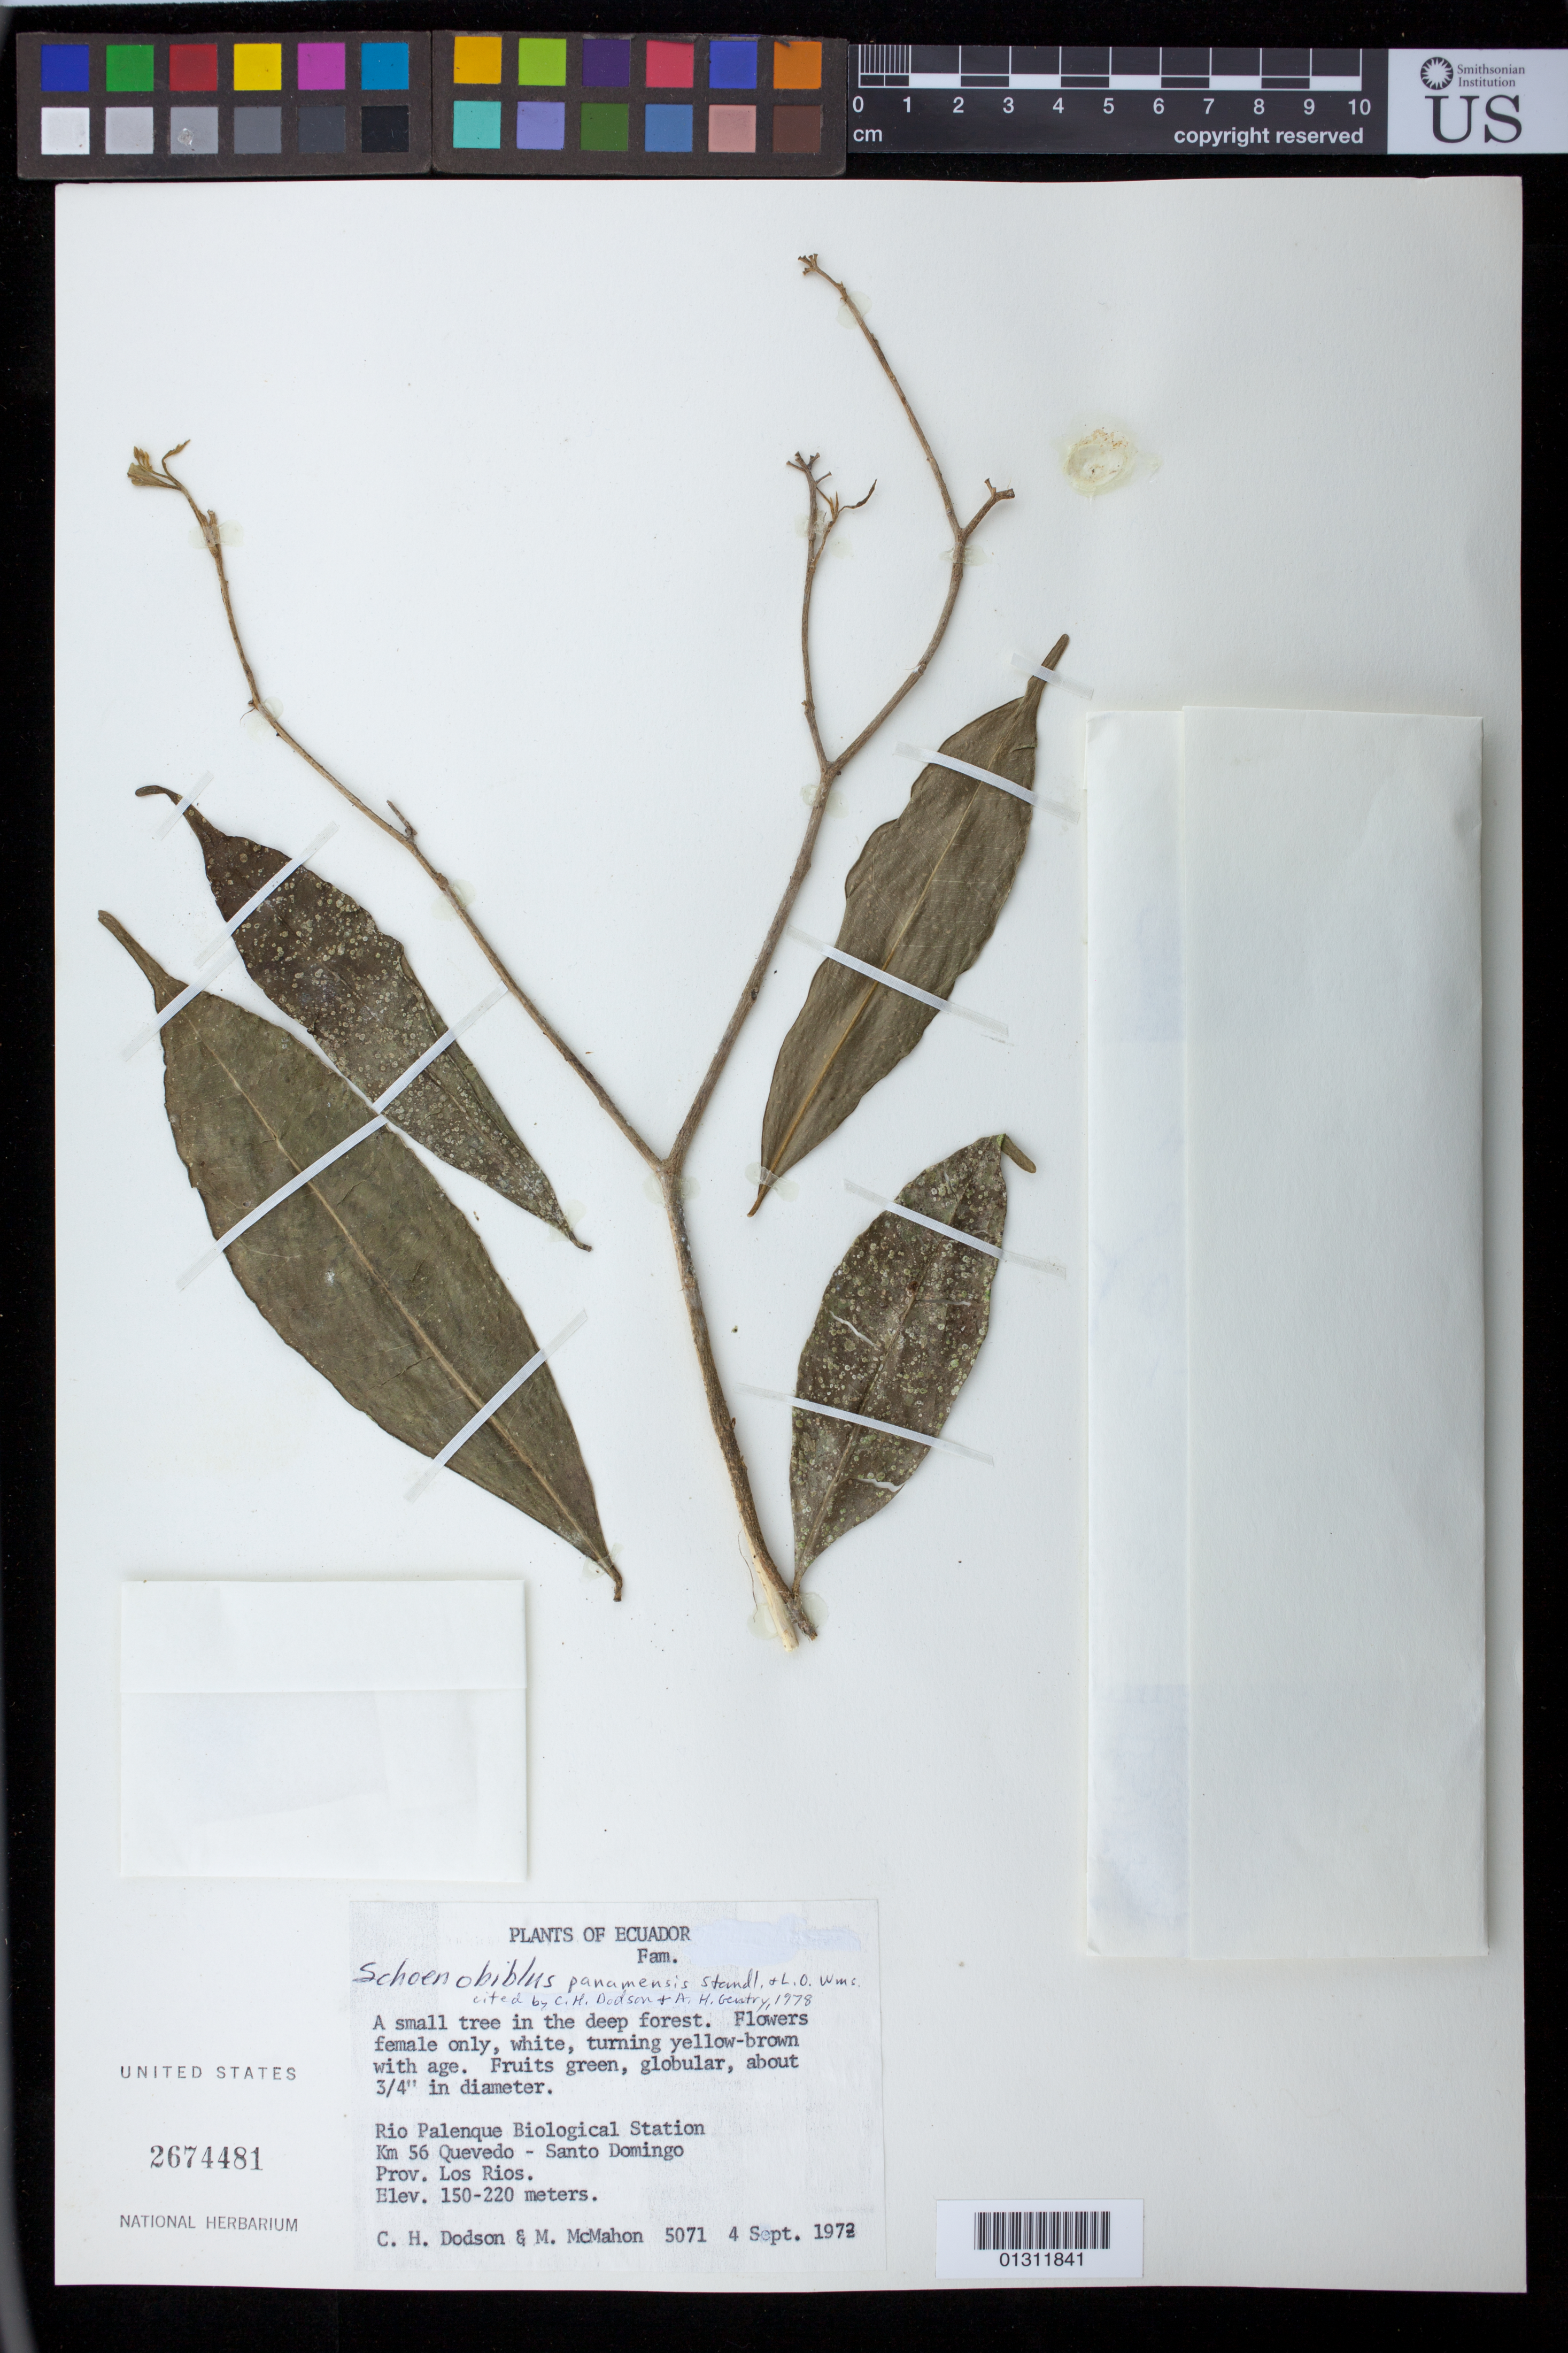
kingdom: Plantae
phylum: Tracheophyta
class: Magnoliopsida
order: Malvales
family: Thymelaeaceae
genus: Schoenobiblus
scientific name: Schoenobiblus panamensis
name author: Standl. & L.O. Williams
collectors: C. H. Dodson & M. McMahon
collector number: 5071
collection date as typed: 01 Sep 1972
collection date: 1972-09-04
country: Ecuador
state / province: Los Ríos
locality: Rio Palenque Biological Station, km 56 Quebedo - Santo Domingo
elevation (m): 150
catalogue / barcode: US 2674481